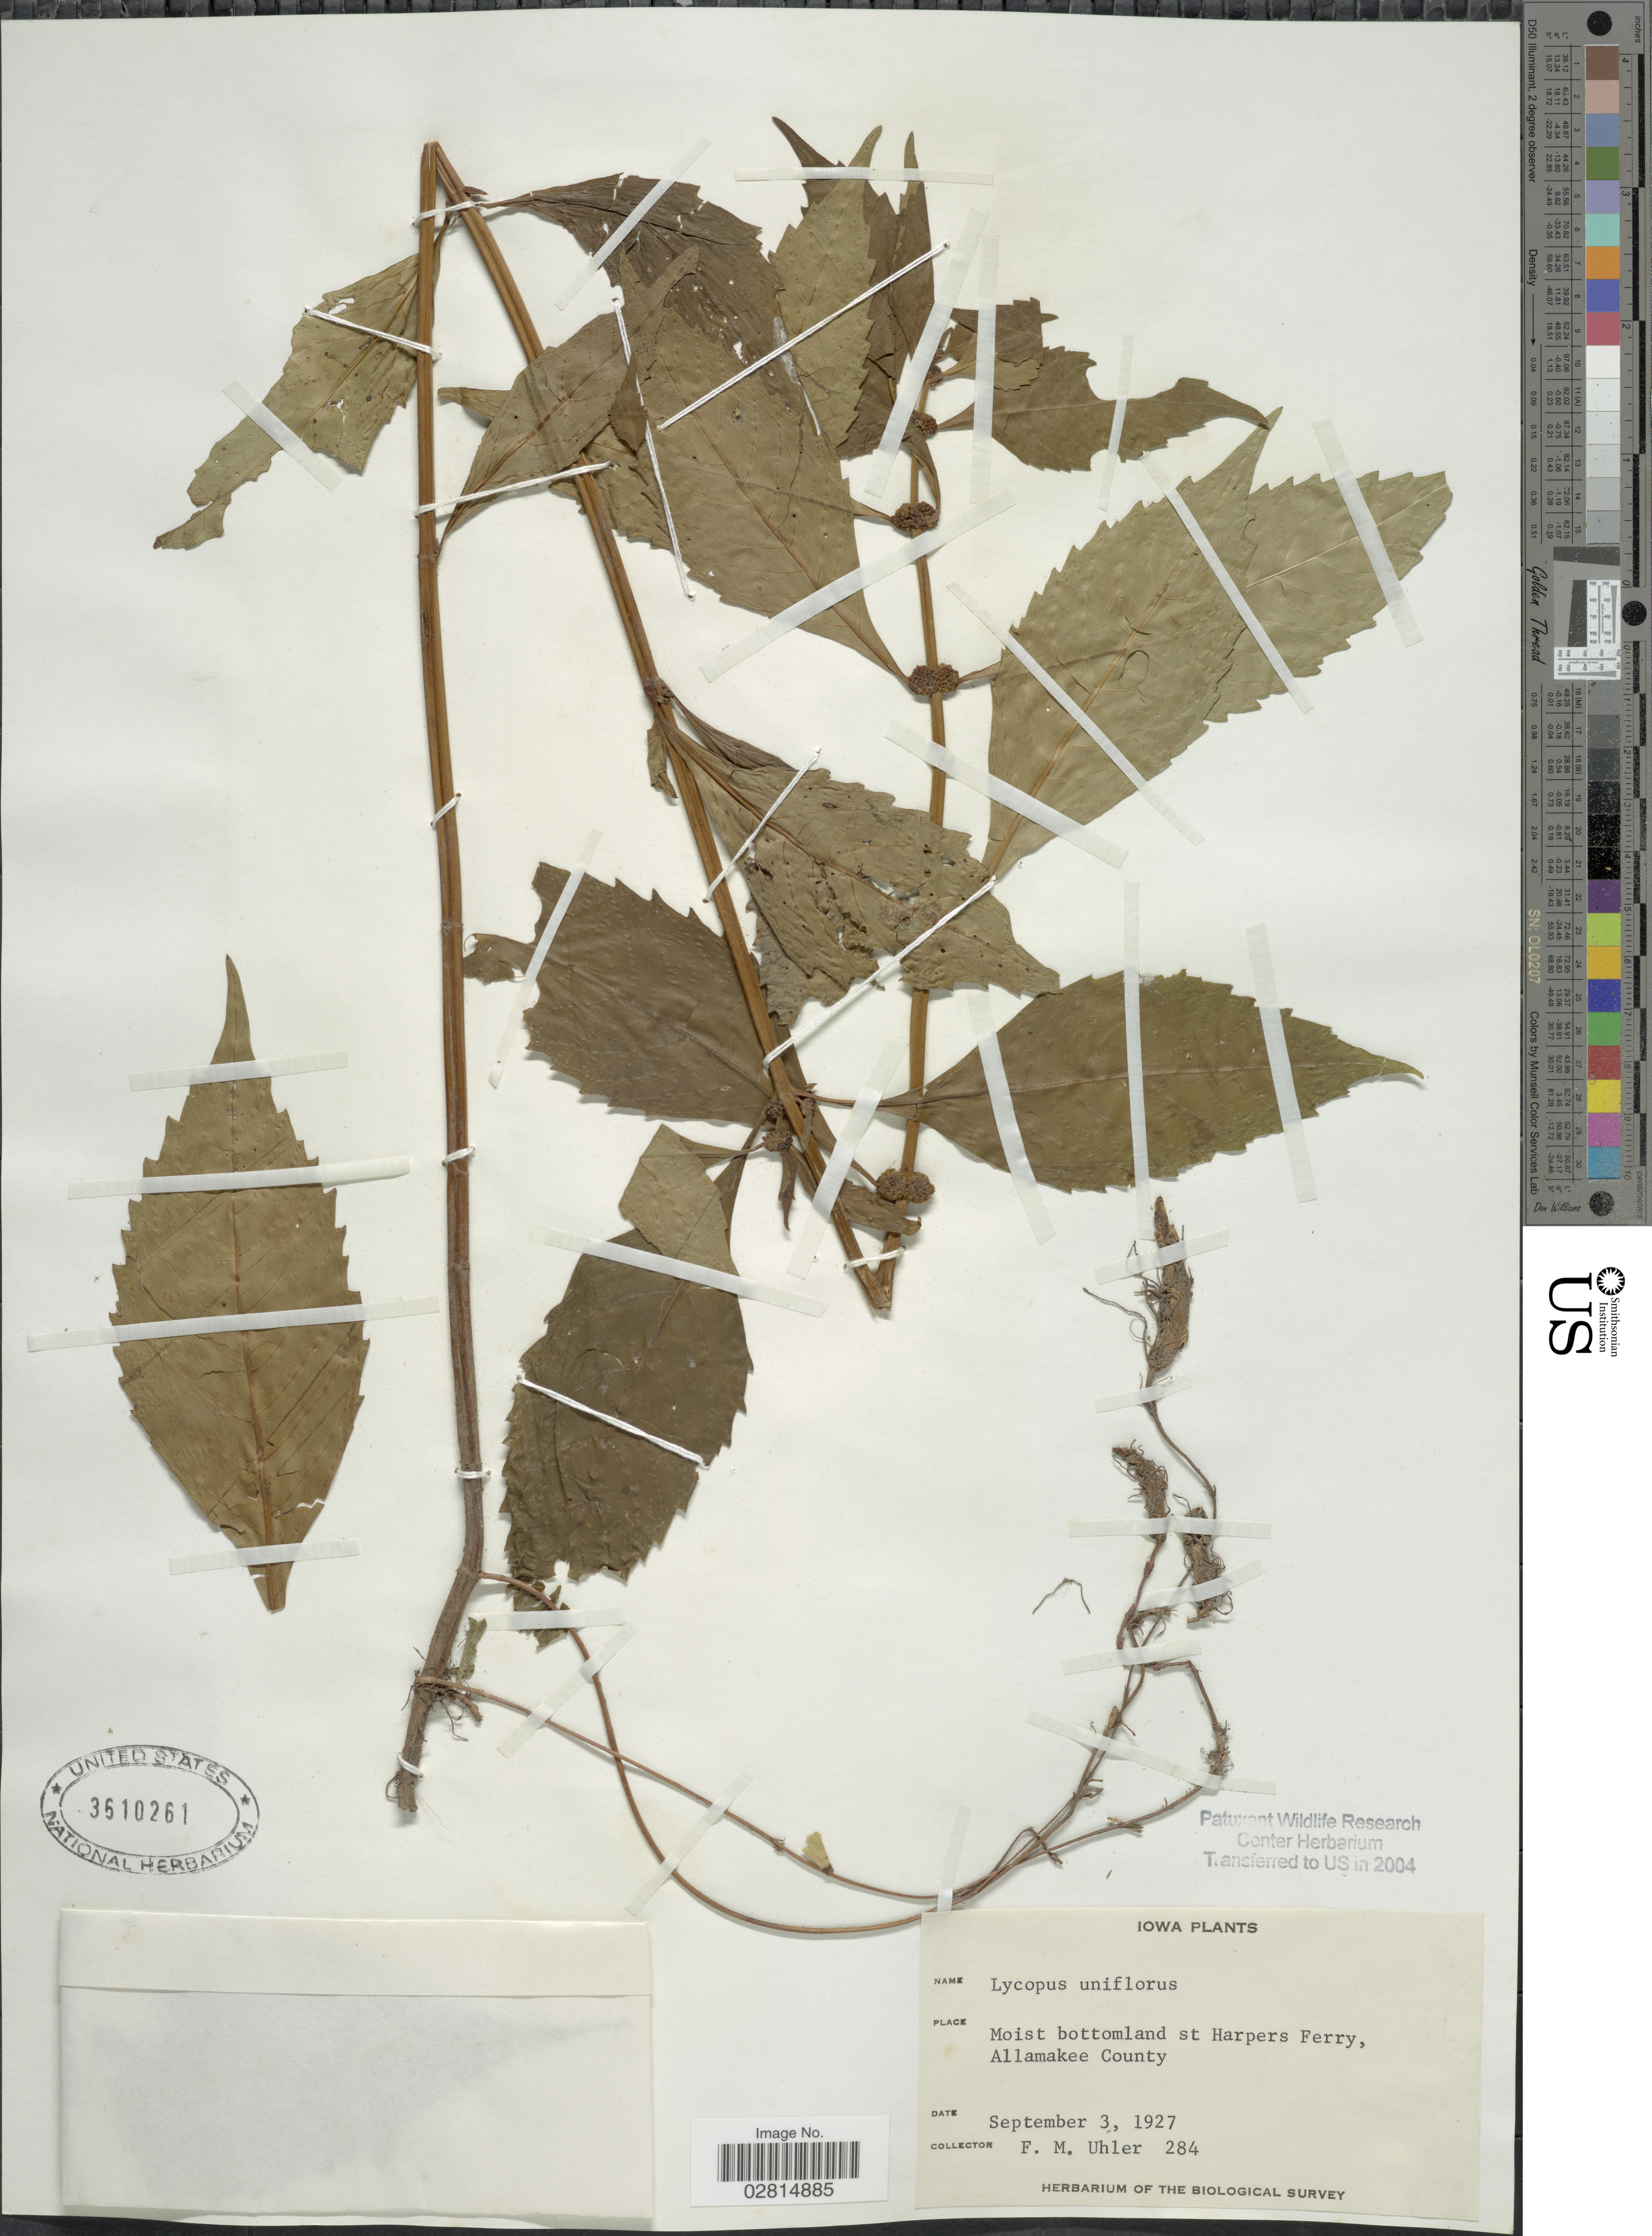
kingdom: Plantae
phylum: Tracheophyta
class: Magnoliopsida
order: Lamiales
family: Lamiaceae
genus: Lycopus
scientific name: Lycopus uniflorus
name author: Michx.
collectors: F. M. Uhler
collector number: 284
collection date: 1927-09-03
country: United States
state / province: Iowa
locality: St Harpers Ferry, Allamakee County.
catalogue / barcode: US 3610261